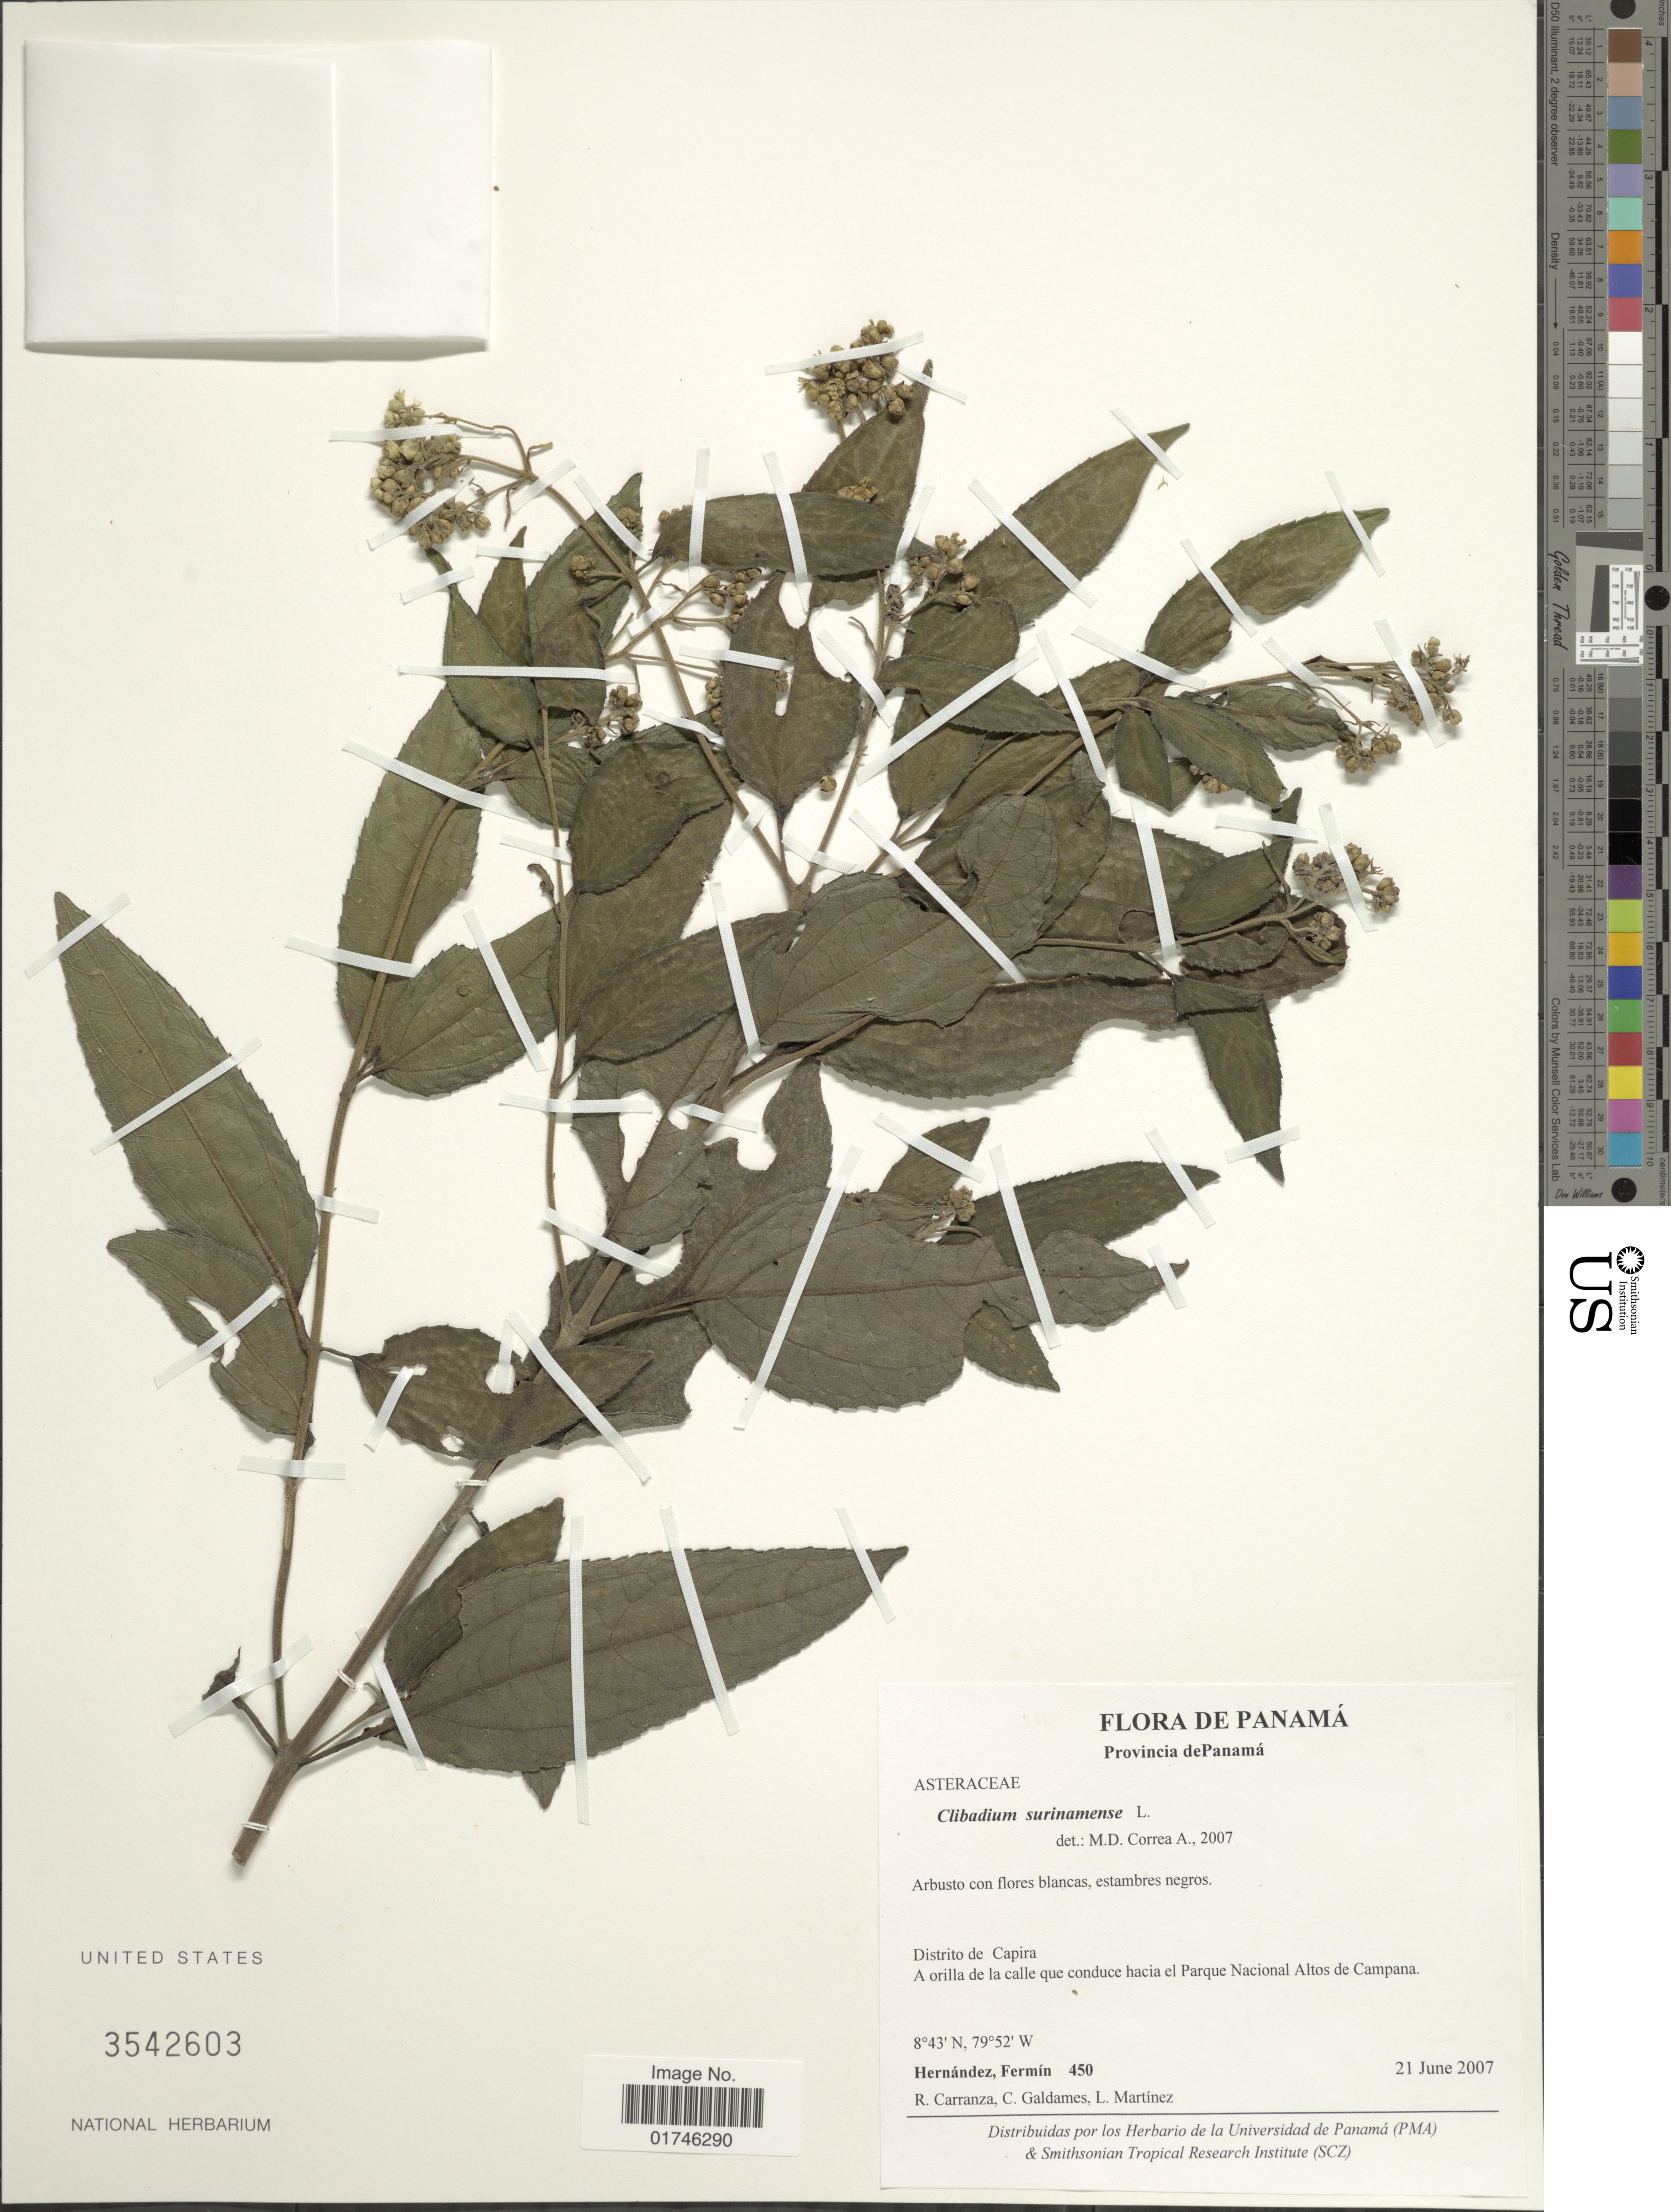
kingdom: Plantae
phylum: Tracheophyta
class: Magnoliopsida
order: Asterales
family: Asteraceae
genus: Clibadium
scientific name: Clibadium surinamense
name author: L.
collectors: F. Hernandez, R. Carranza, C. Galdames & L. Martínez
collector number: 450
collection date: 2007-06-21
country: Panama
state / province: Panamá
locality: Province dePanama, Distrito de Capira. A orilla de la calle que conduce hacia el Parque Nacional Altos de Campana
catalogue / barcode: US 3542603